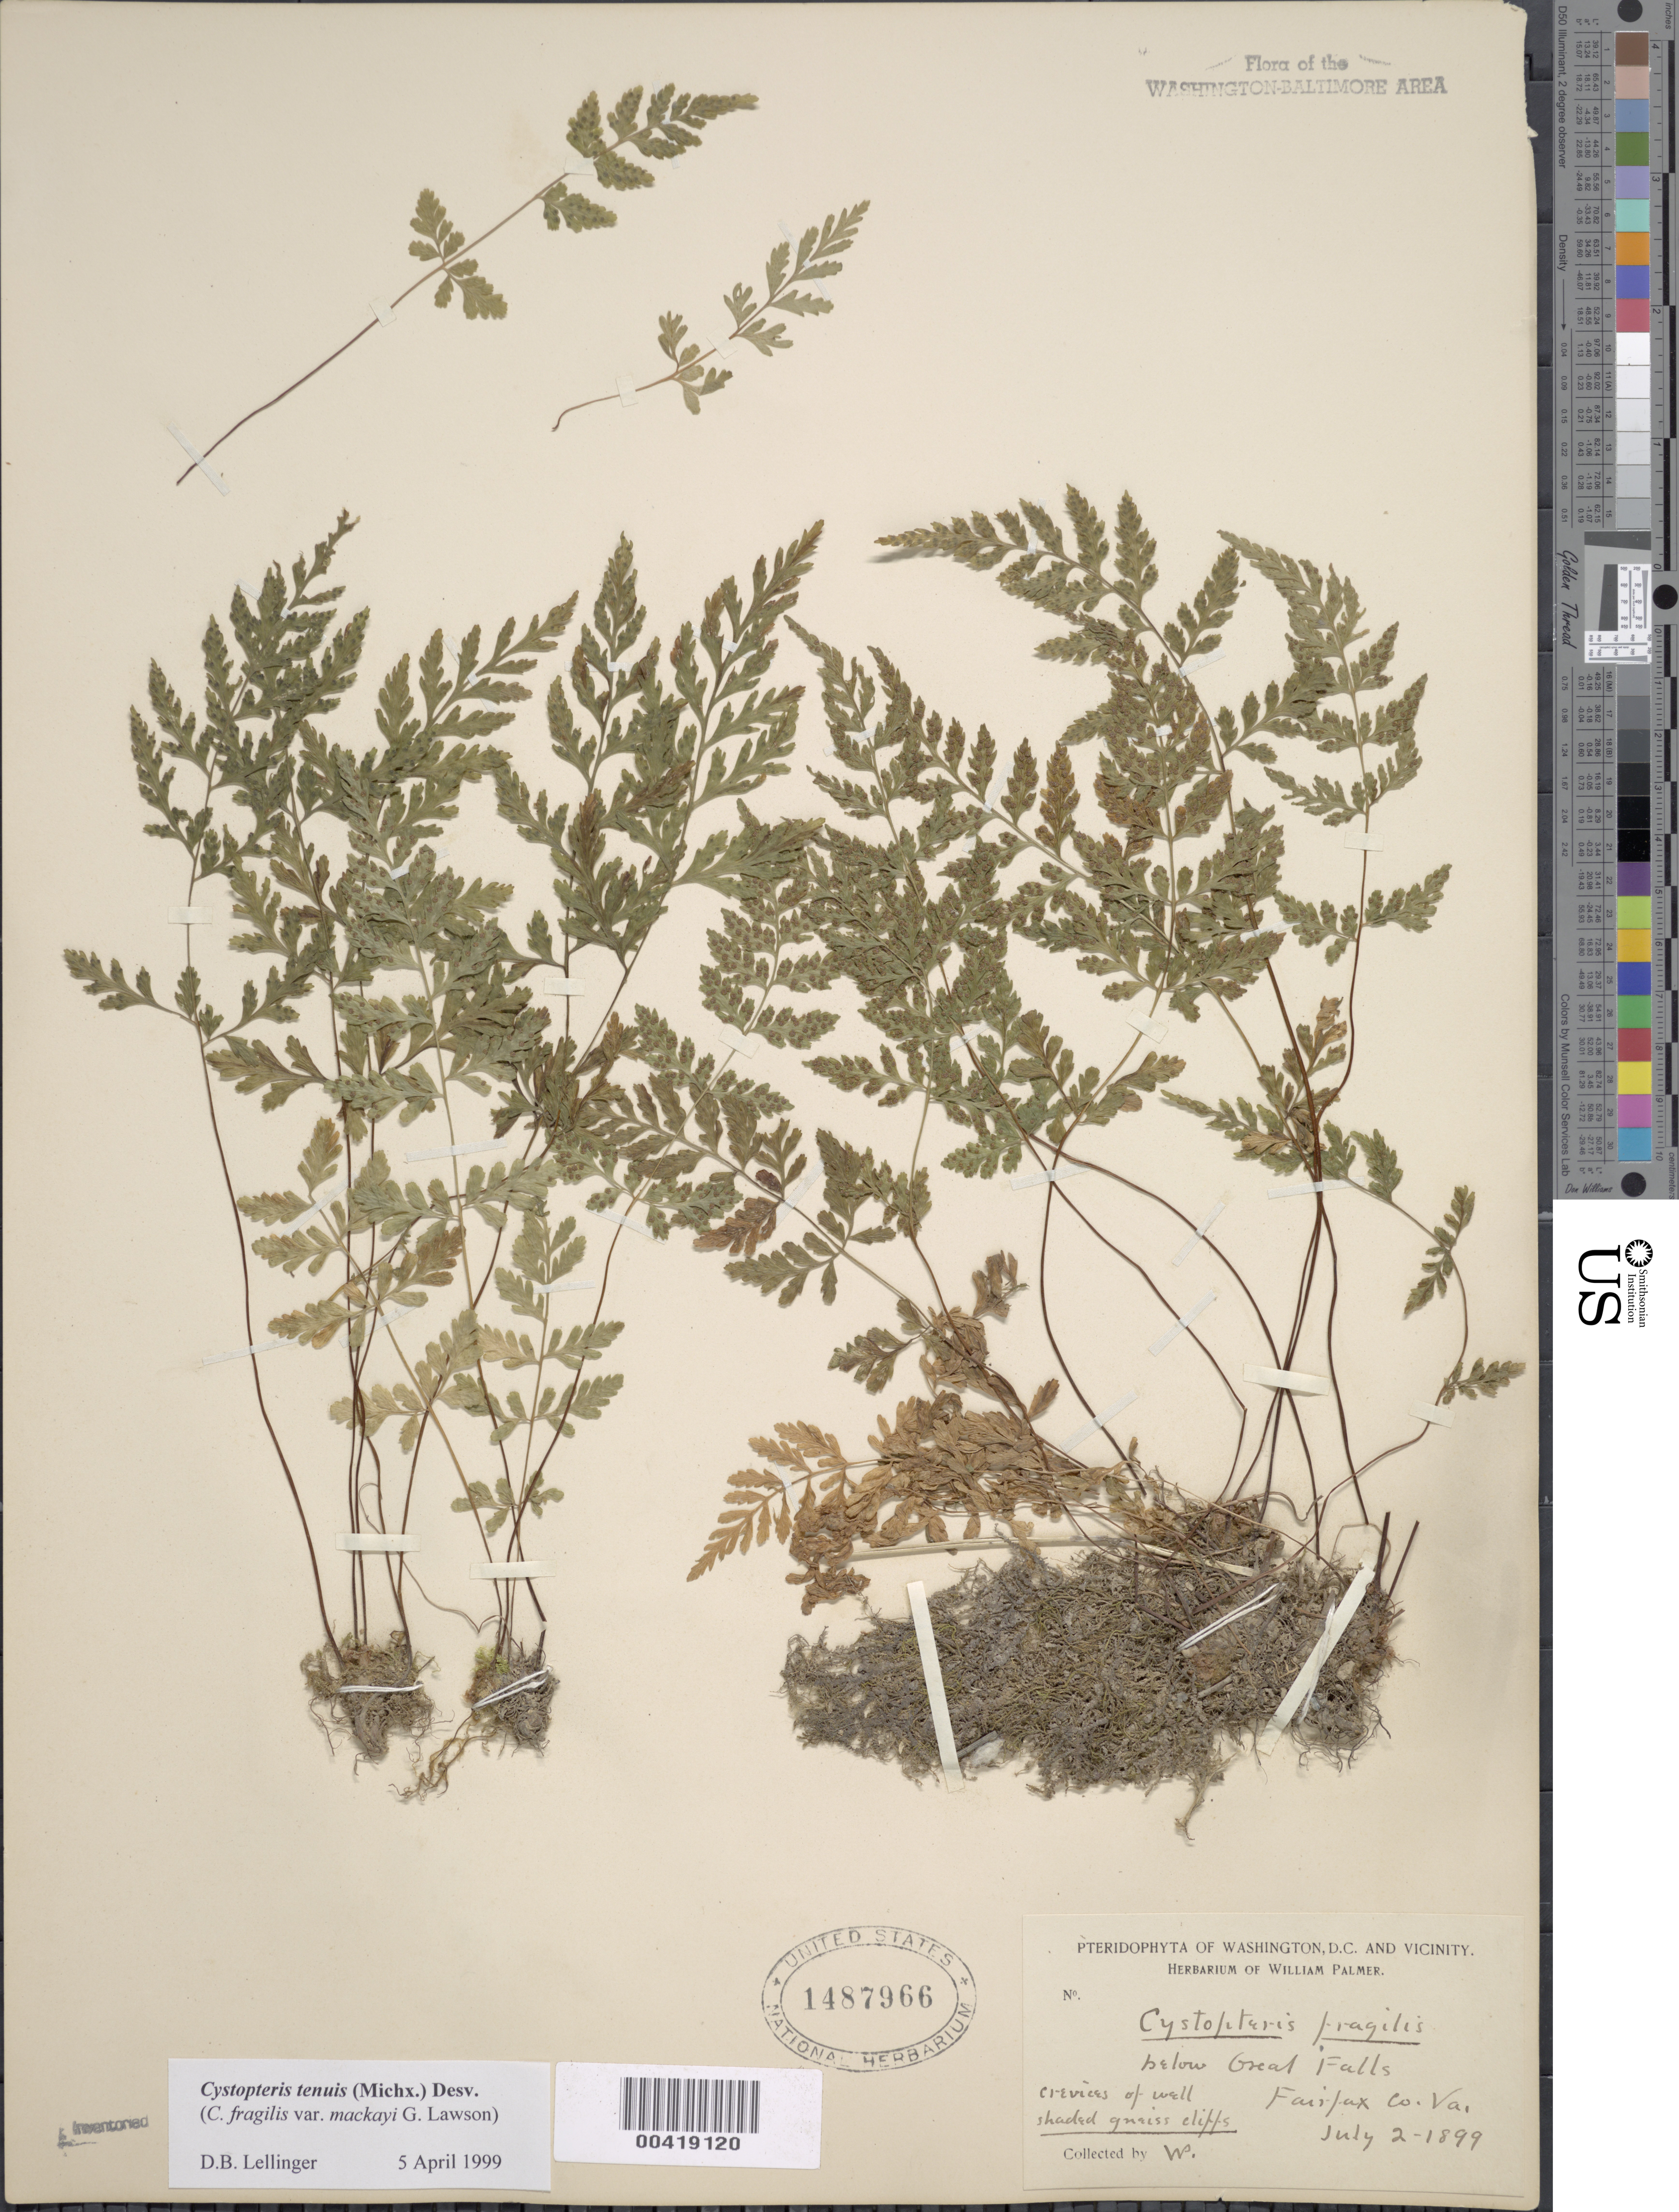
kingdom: Plantae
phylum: Tracheophyta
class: Polypodiopsida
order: Polypodiales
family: Cystopteridaceae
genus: Cystopteris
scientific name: Cystopteris tenuis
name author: (Michx.) Desv.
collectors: W. Palmer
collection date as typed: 02 Jul 1899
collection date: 1899-07-02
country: United States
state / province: Virginia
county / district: Fairfax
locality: Below Great Falls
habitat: Crevices of well shaded gneiss cliffs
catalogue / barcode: US 1487966